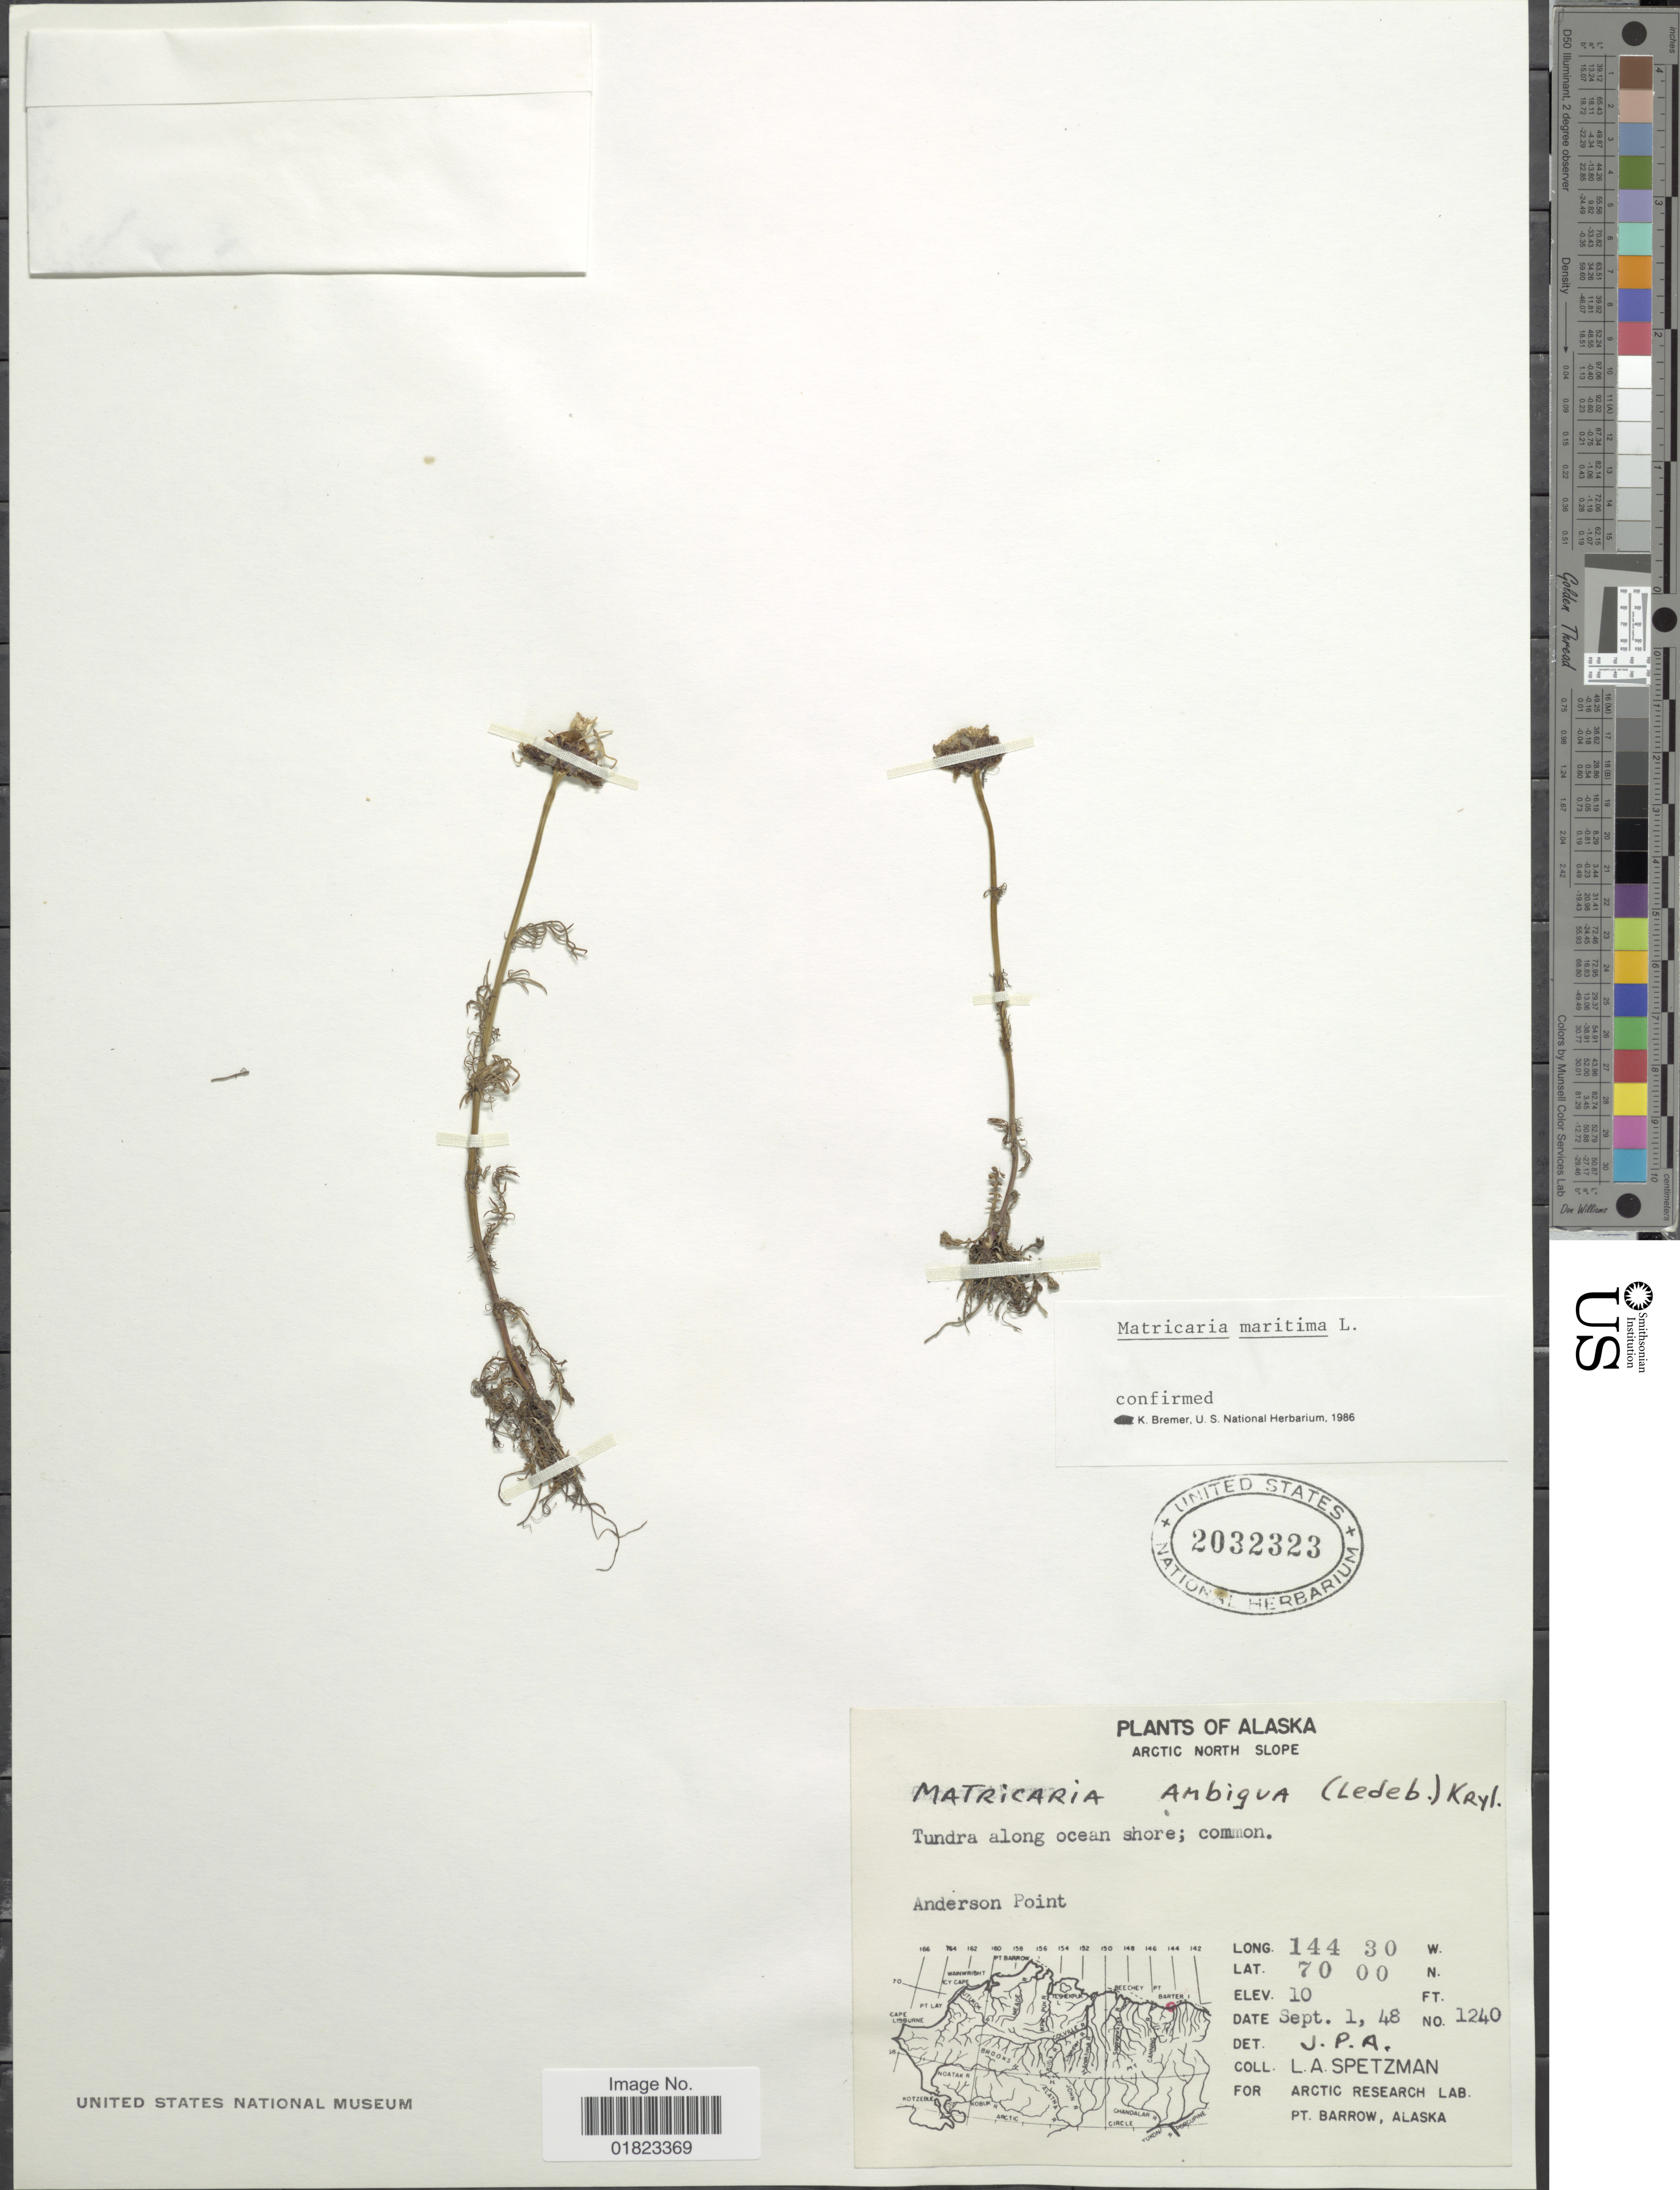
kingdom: Plantae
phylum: Tracheophyta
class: Magnoliopsida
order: Asterales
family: Asteraceae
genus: Tripleurospermum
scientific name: Tripleurospermum maritimum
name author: (L.) W.D.J. Koch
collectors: L. Spetzman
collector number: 1240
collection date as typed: Transcribed d/m/y: 1/9/48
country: United States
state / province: Alaska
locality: Alaska, Arctic North Slope. Anderso Point.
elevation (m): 3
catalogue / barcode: US 2032323